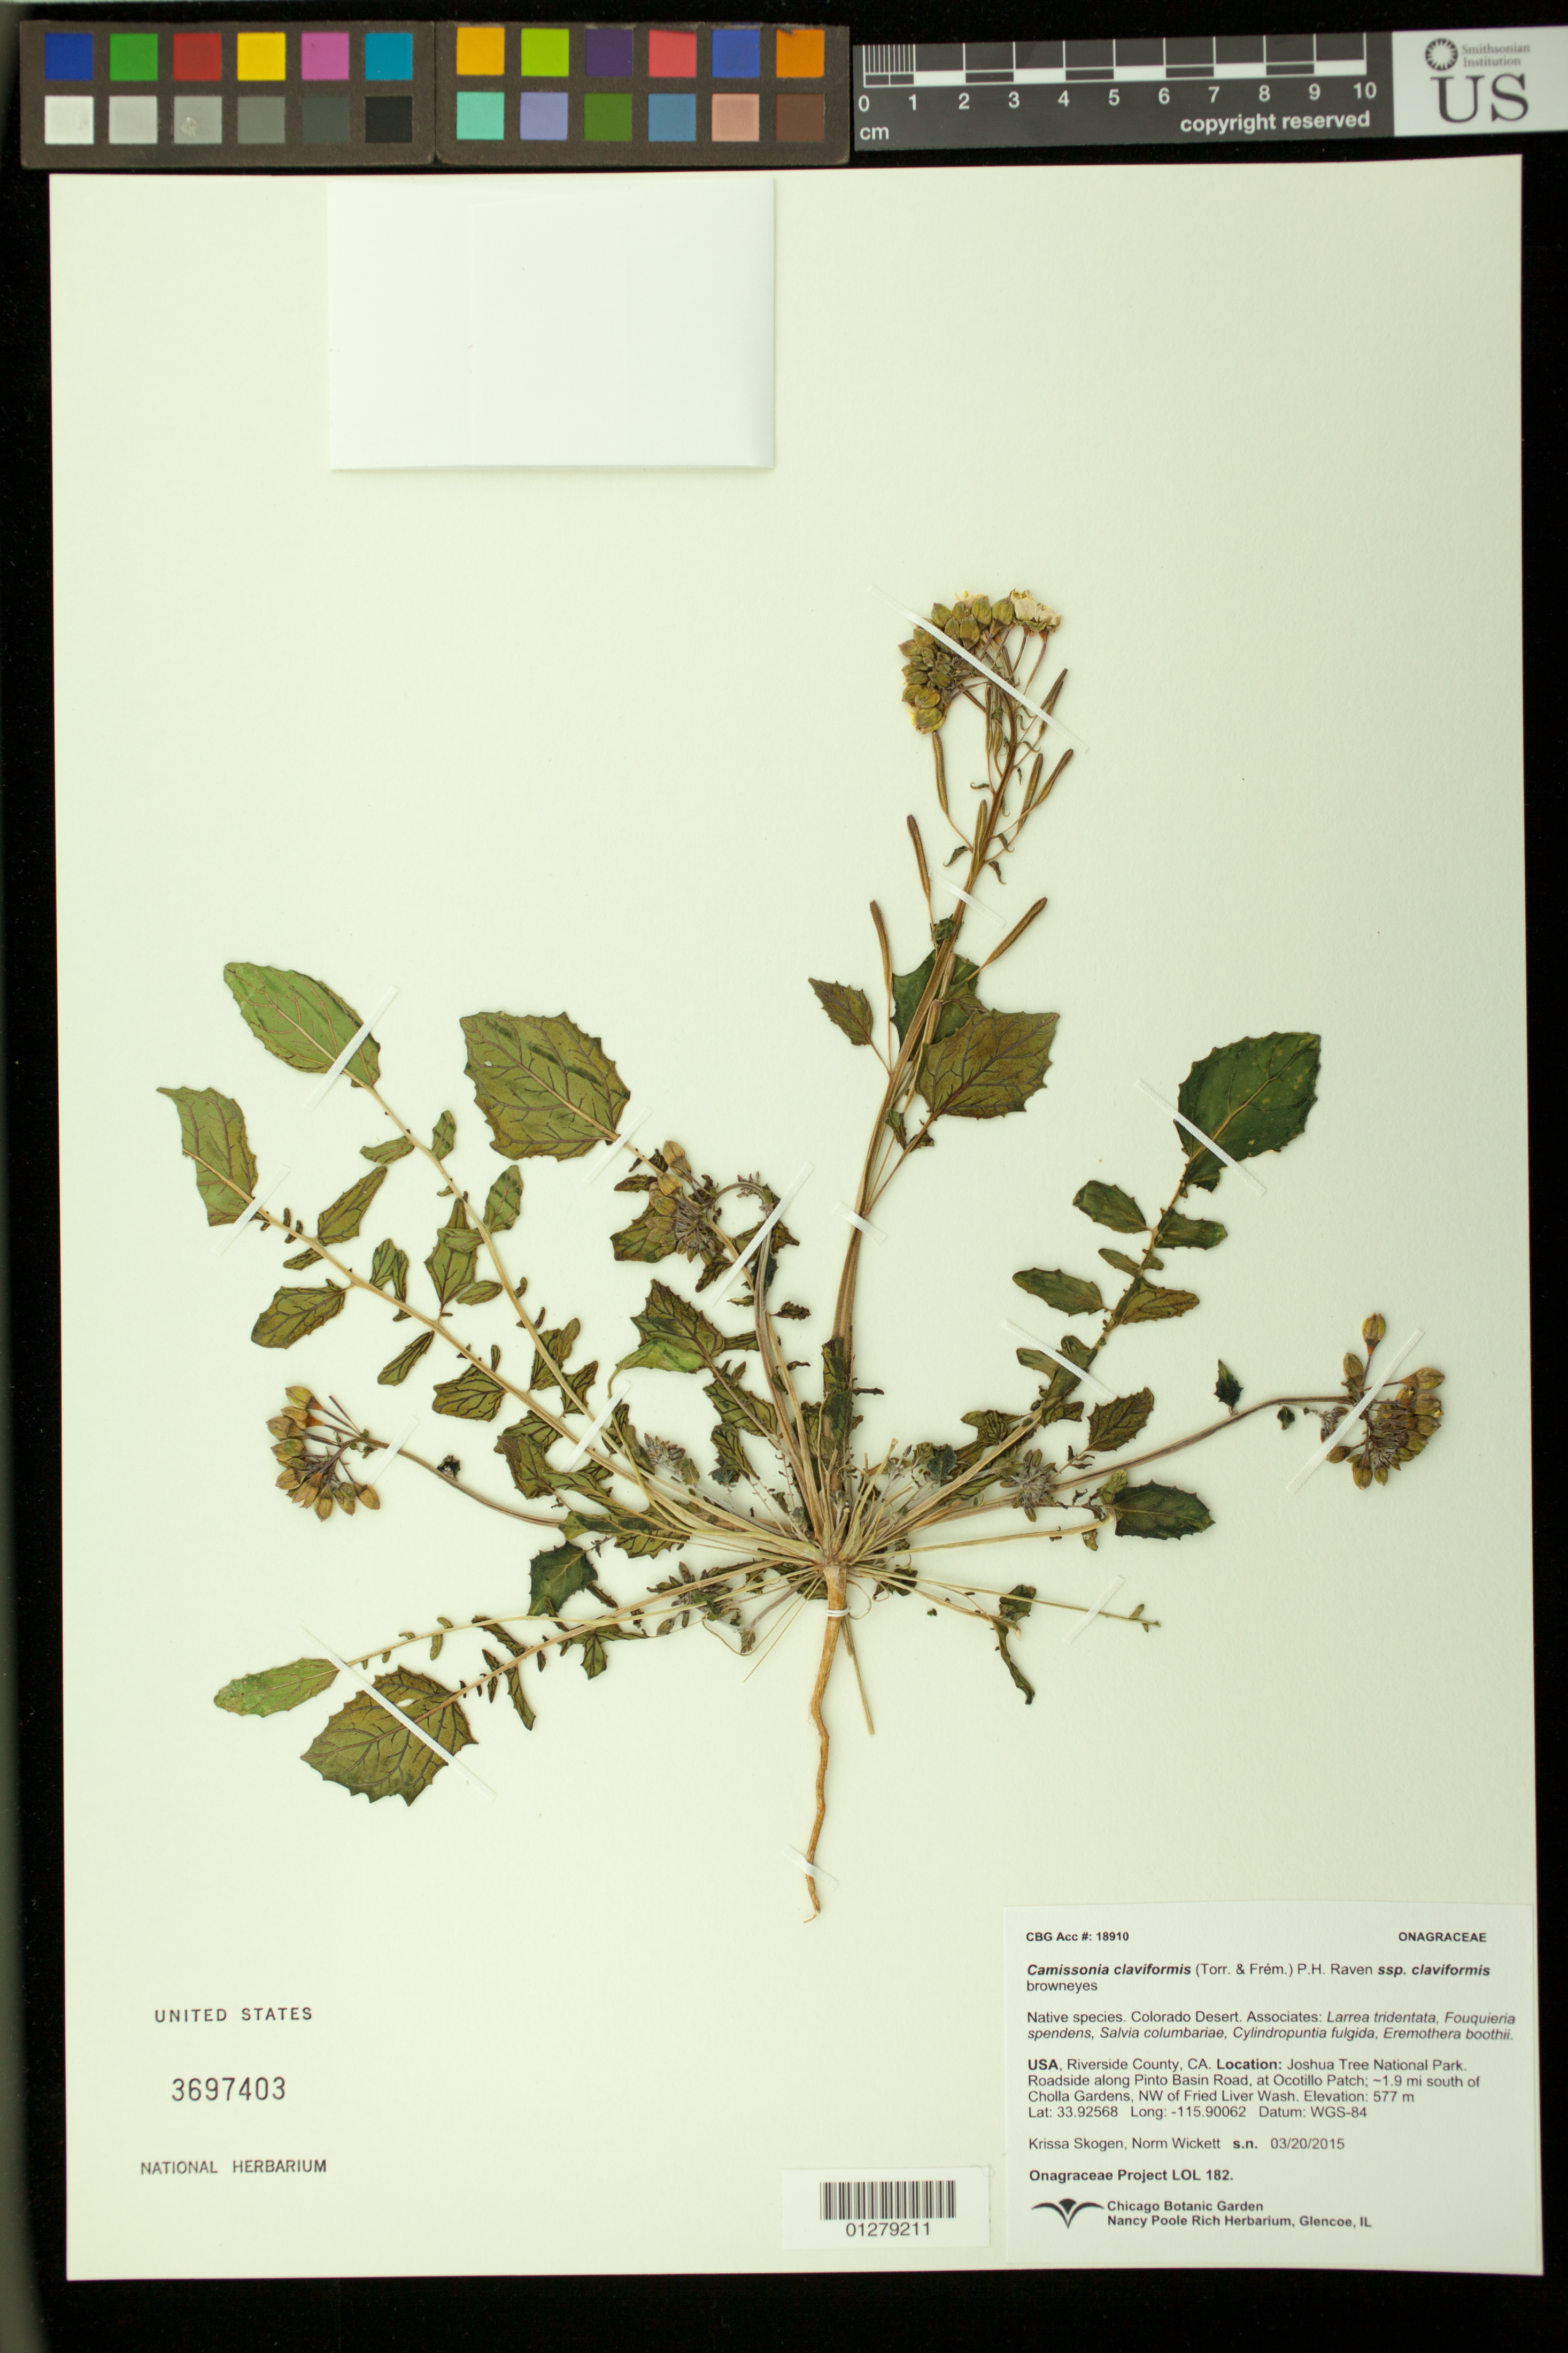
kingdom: Plantae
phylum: Tracheophyta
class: Magnoliopsida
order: Myrtales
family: Onagraceae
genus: Chylismia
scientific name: Chylismia claviformis subsp. claviformis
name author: (Torr. & Frém.) A. Heller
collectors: K. Skogen & N. Wickett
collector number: LOL 182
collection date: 2015-03-20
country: United States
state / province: California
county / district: Riverside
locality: Joshua Tree National Park; Roadside along Pinto Basin Road, at Ocotillo Patch; ~1.9 mi south of Cholla Gardens, NW of Fried Liver Wash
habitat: Colorado Desert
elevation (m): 577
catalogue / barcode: US 3697403